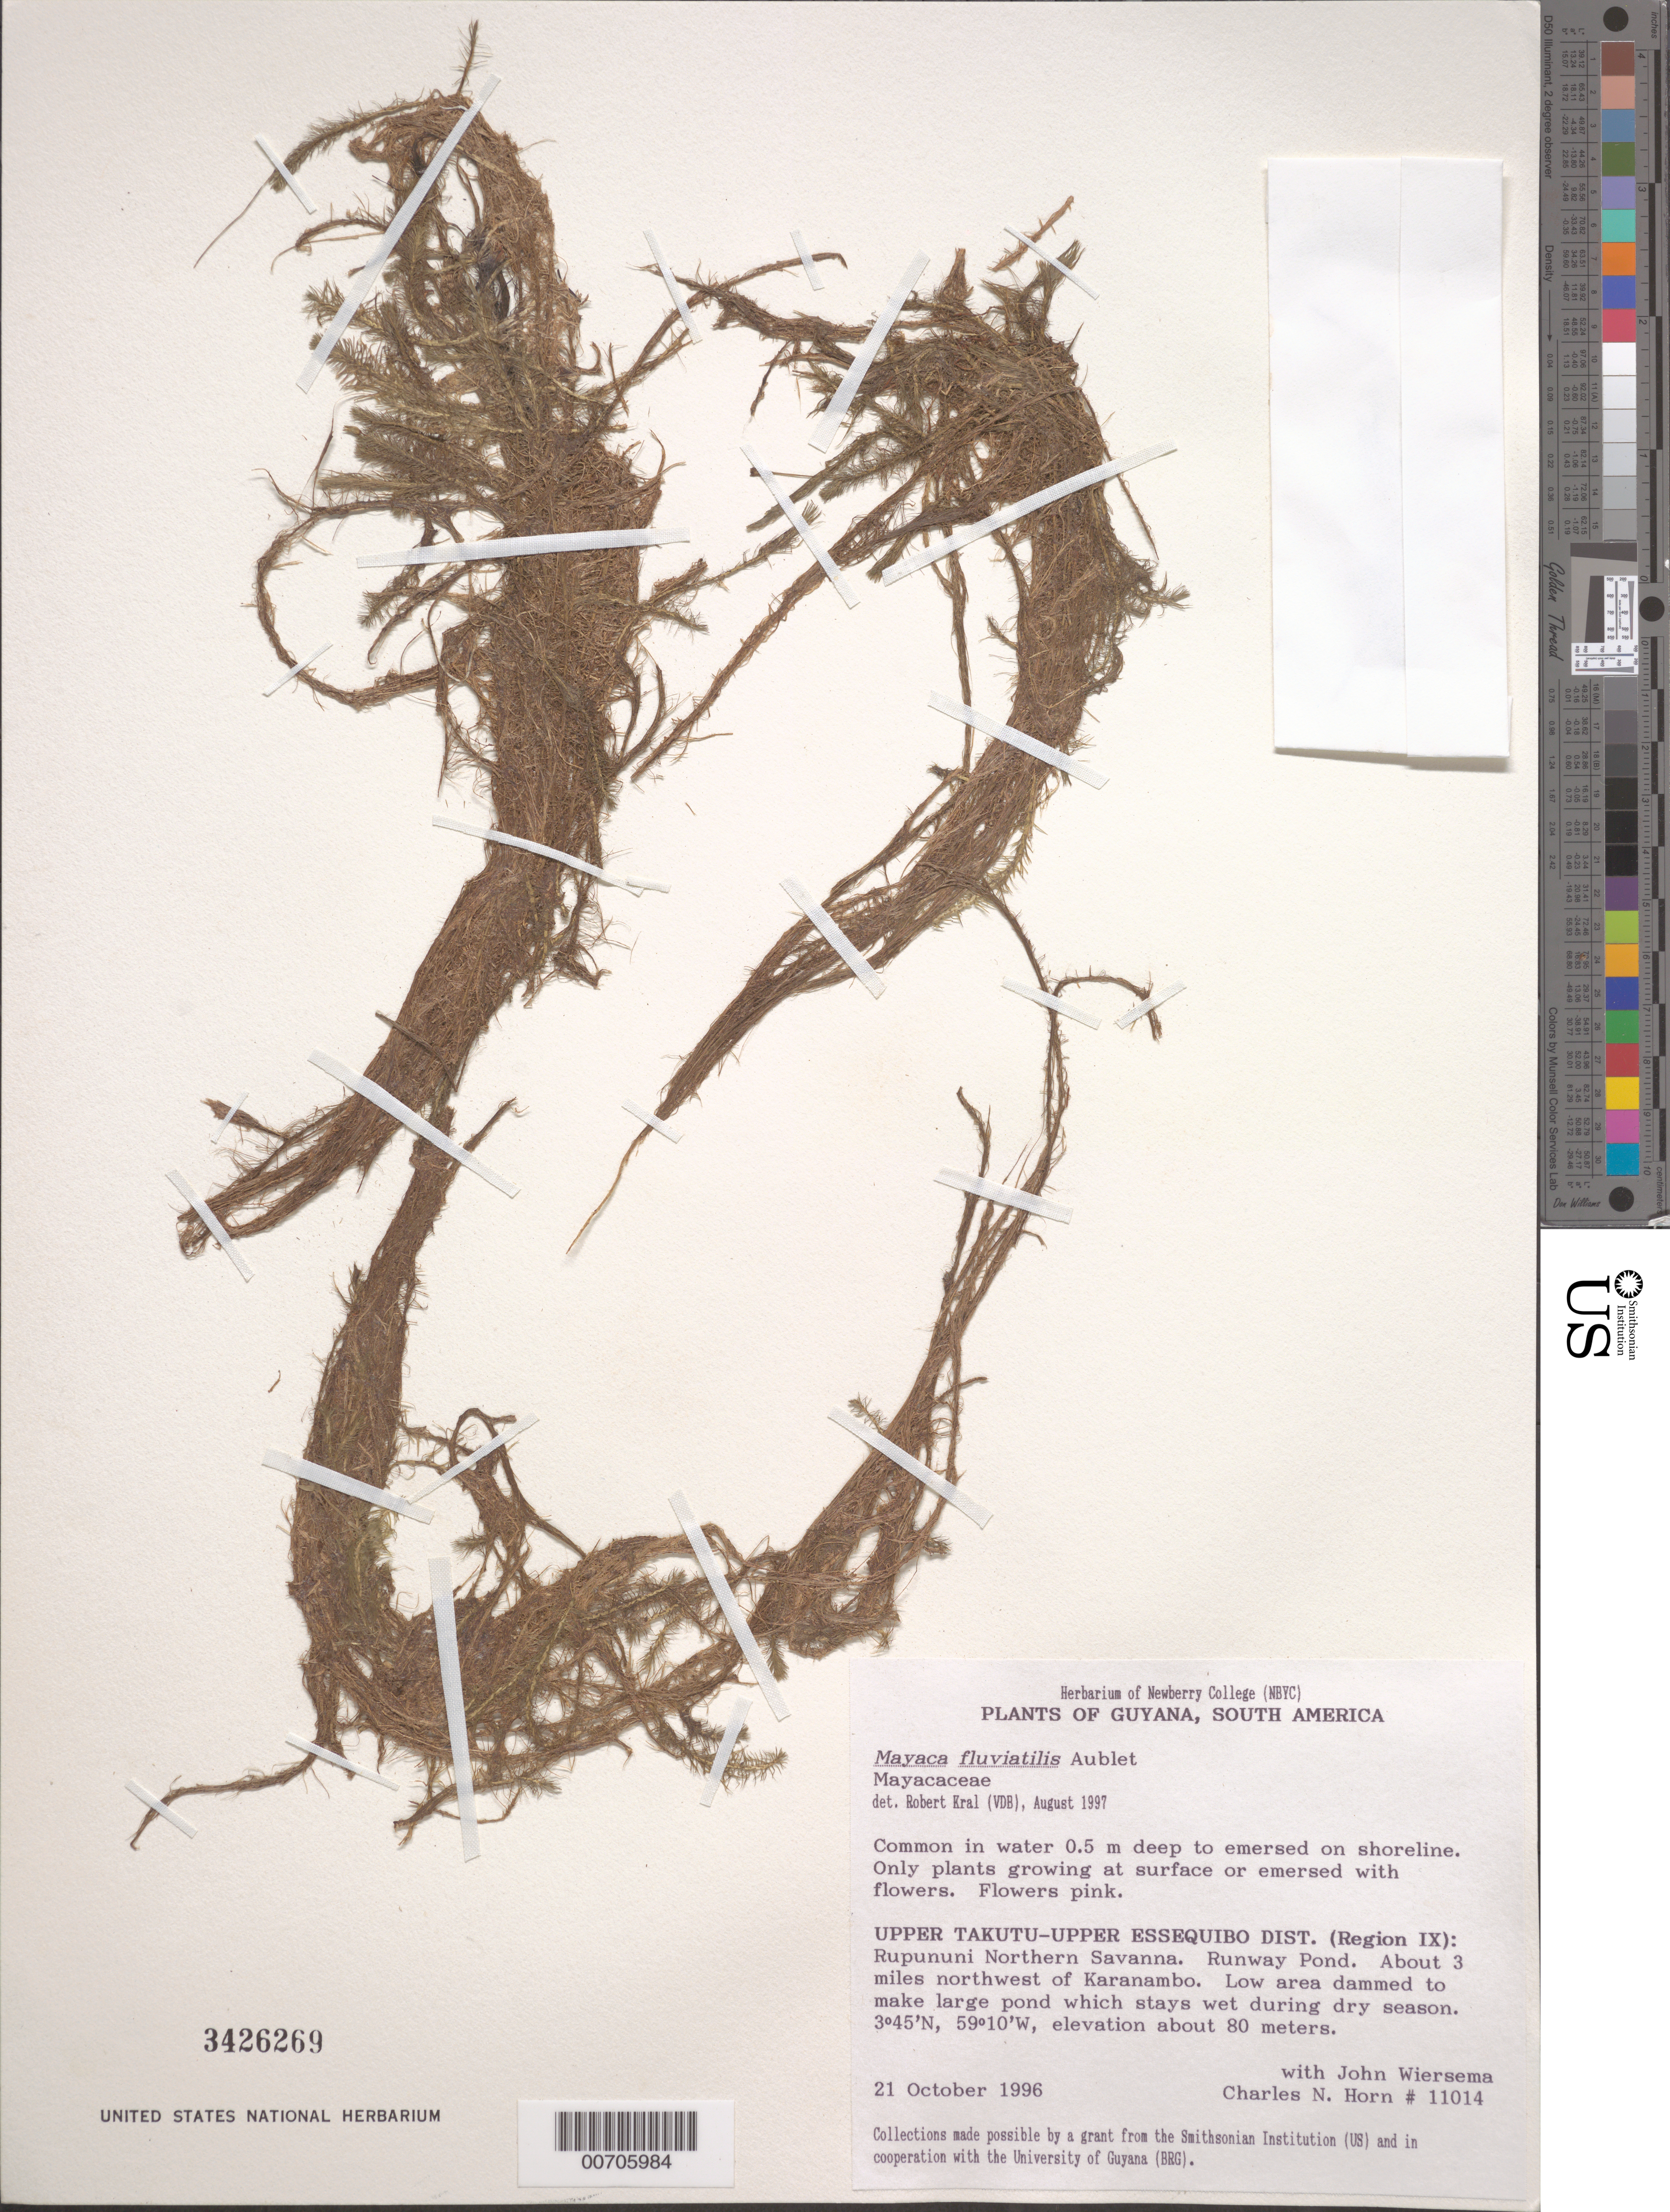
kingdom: Plantae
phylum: Tracheophyta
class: Liliopsida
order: Poales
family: Mayacaceae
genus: Mayaca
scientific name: Mayaca fluviatilis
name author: Aubl.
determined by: Kral, Robert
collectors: C. N. Horn & J. H. Wiersema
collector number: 11014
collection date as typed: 21-Oct-96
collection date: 1996-10-21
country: Guyana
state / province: U. Takutu-U. Essequibo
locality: Rupununi Northern Savanna, Runaway Pond, 3 mi NW of Karanambo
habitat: Water 0.5 m deep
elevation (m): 80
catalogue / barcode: US 3426269